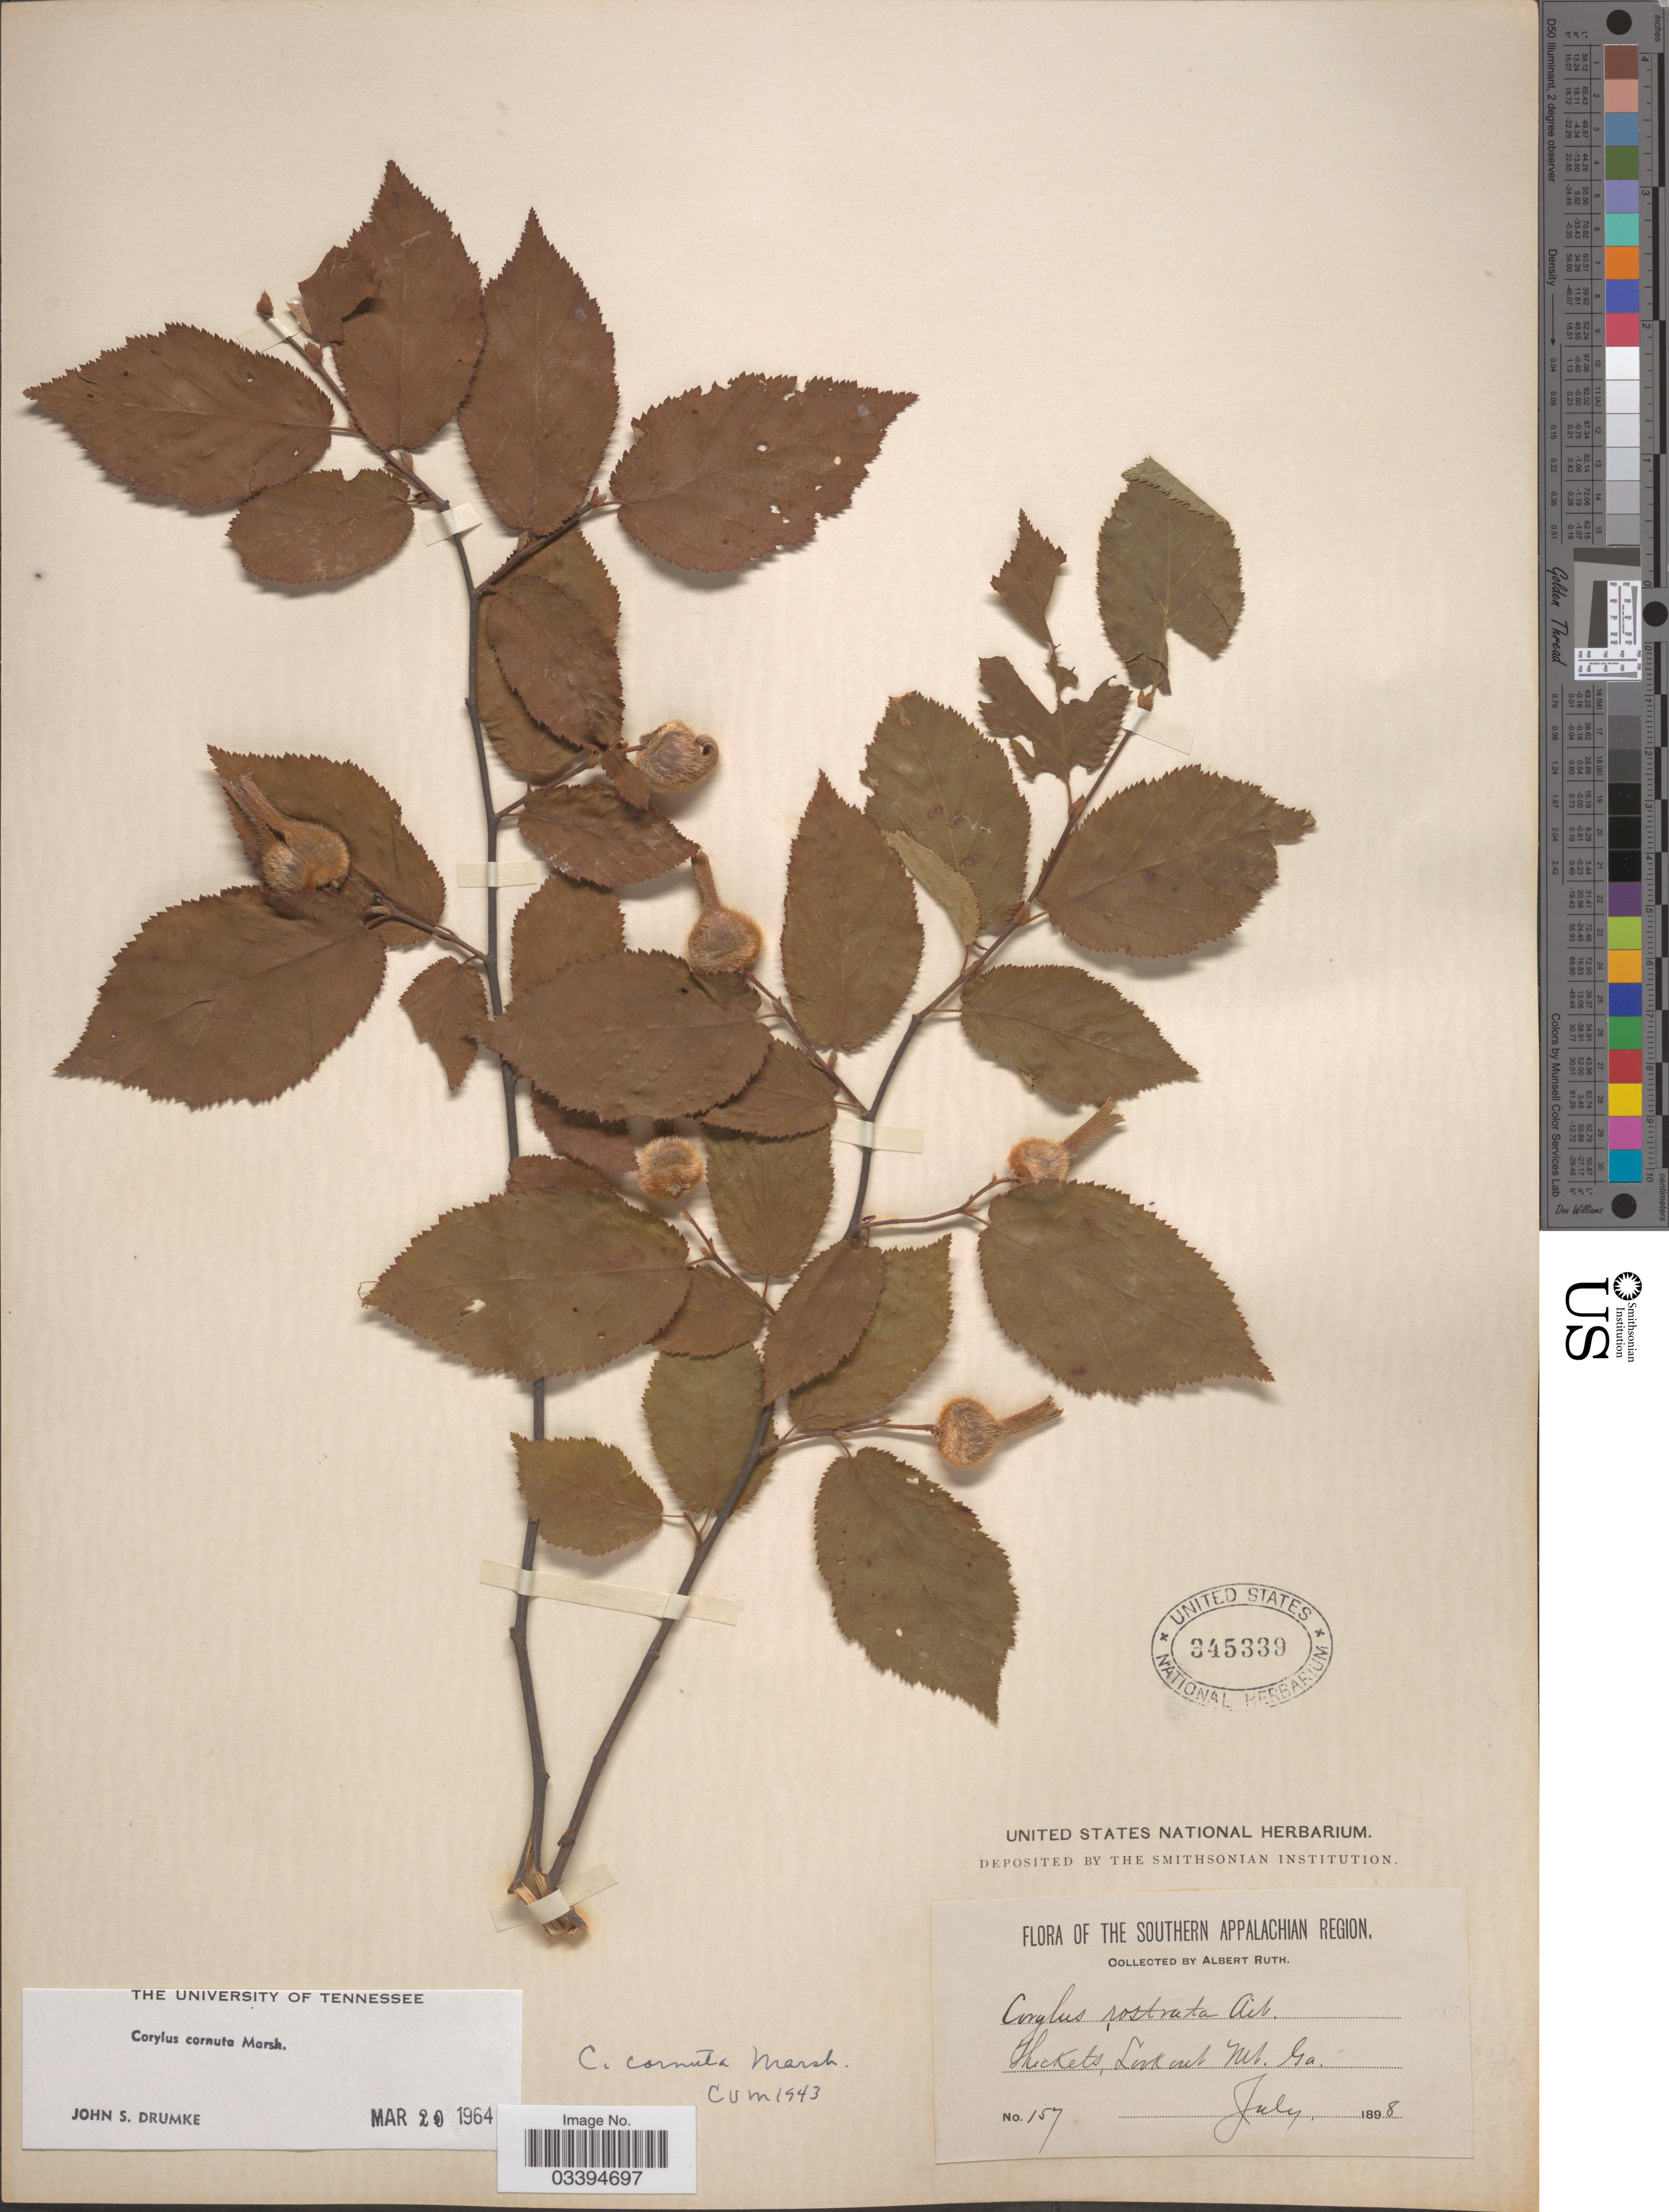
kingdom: Plantae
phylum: Tracheophyta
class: Magnoliopsida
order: Fagales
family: Betulaceae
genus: Corylus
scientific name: Corylus cornuta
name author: Marshall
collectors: A. Ruth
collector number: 157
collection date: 1898-07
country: United States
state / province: Georgia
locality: The Southern Appalachian Region. Thickets, Lookout Mt.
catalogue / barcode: US 345339